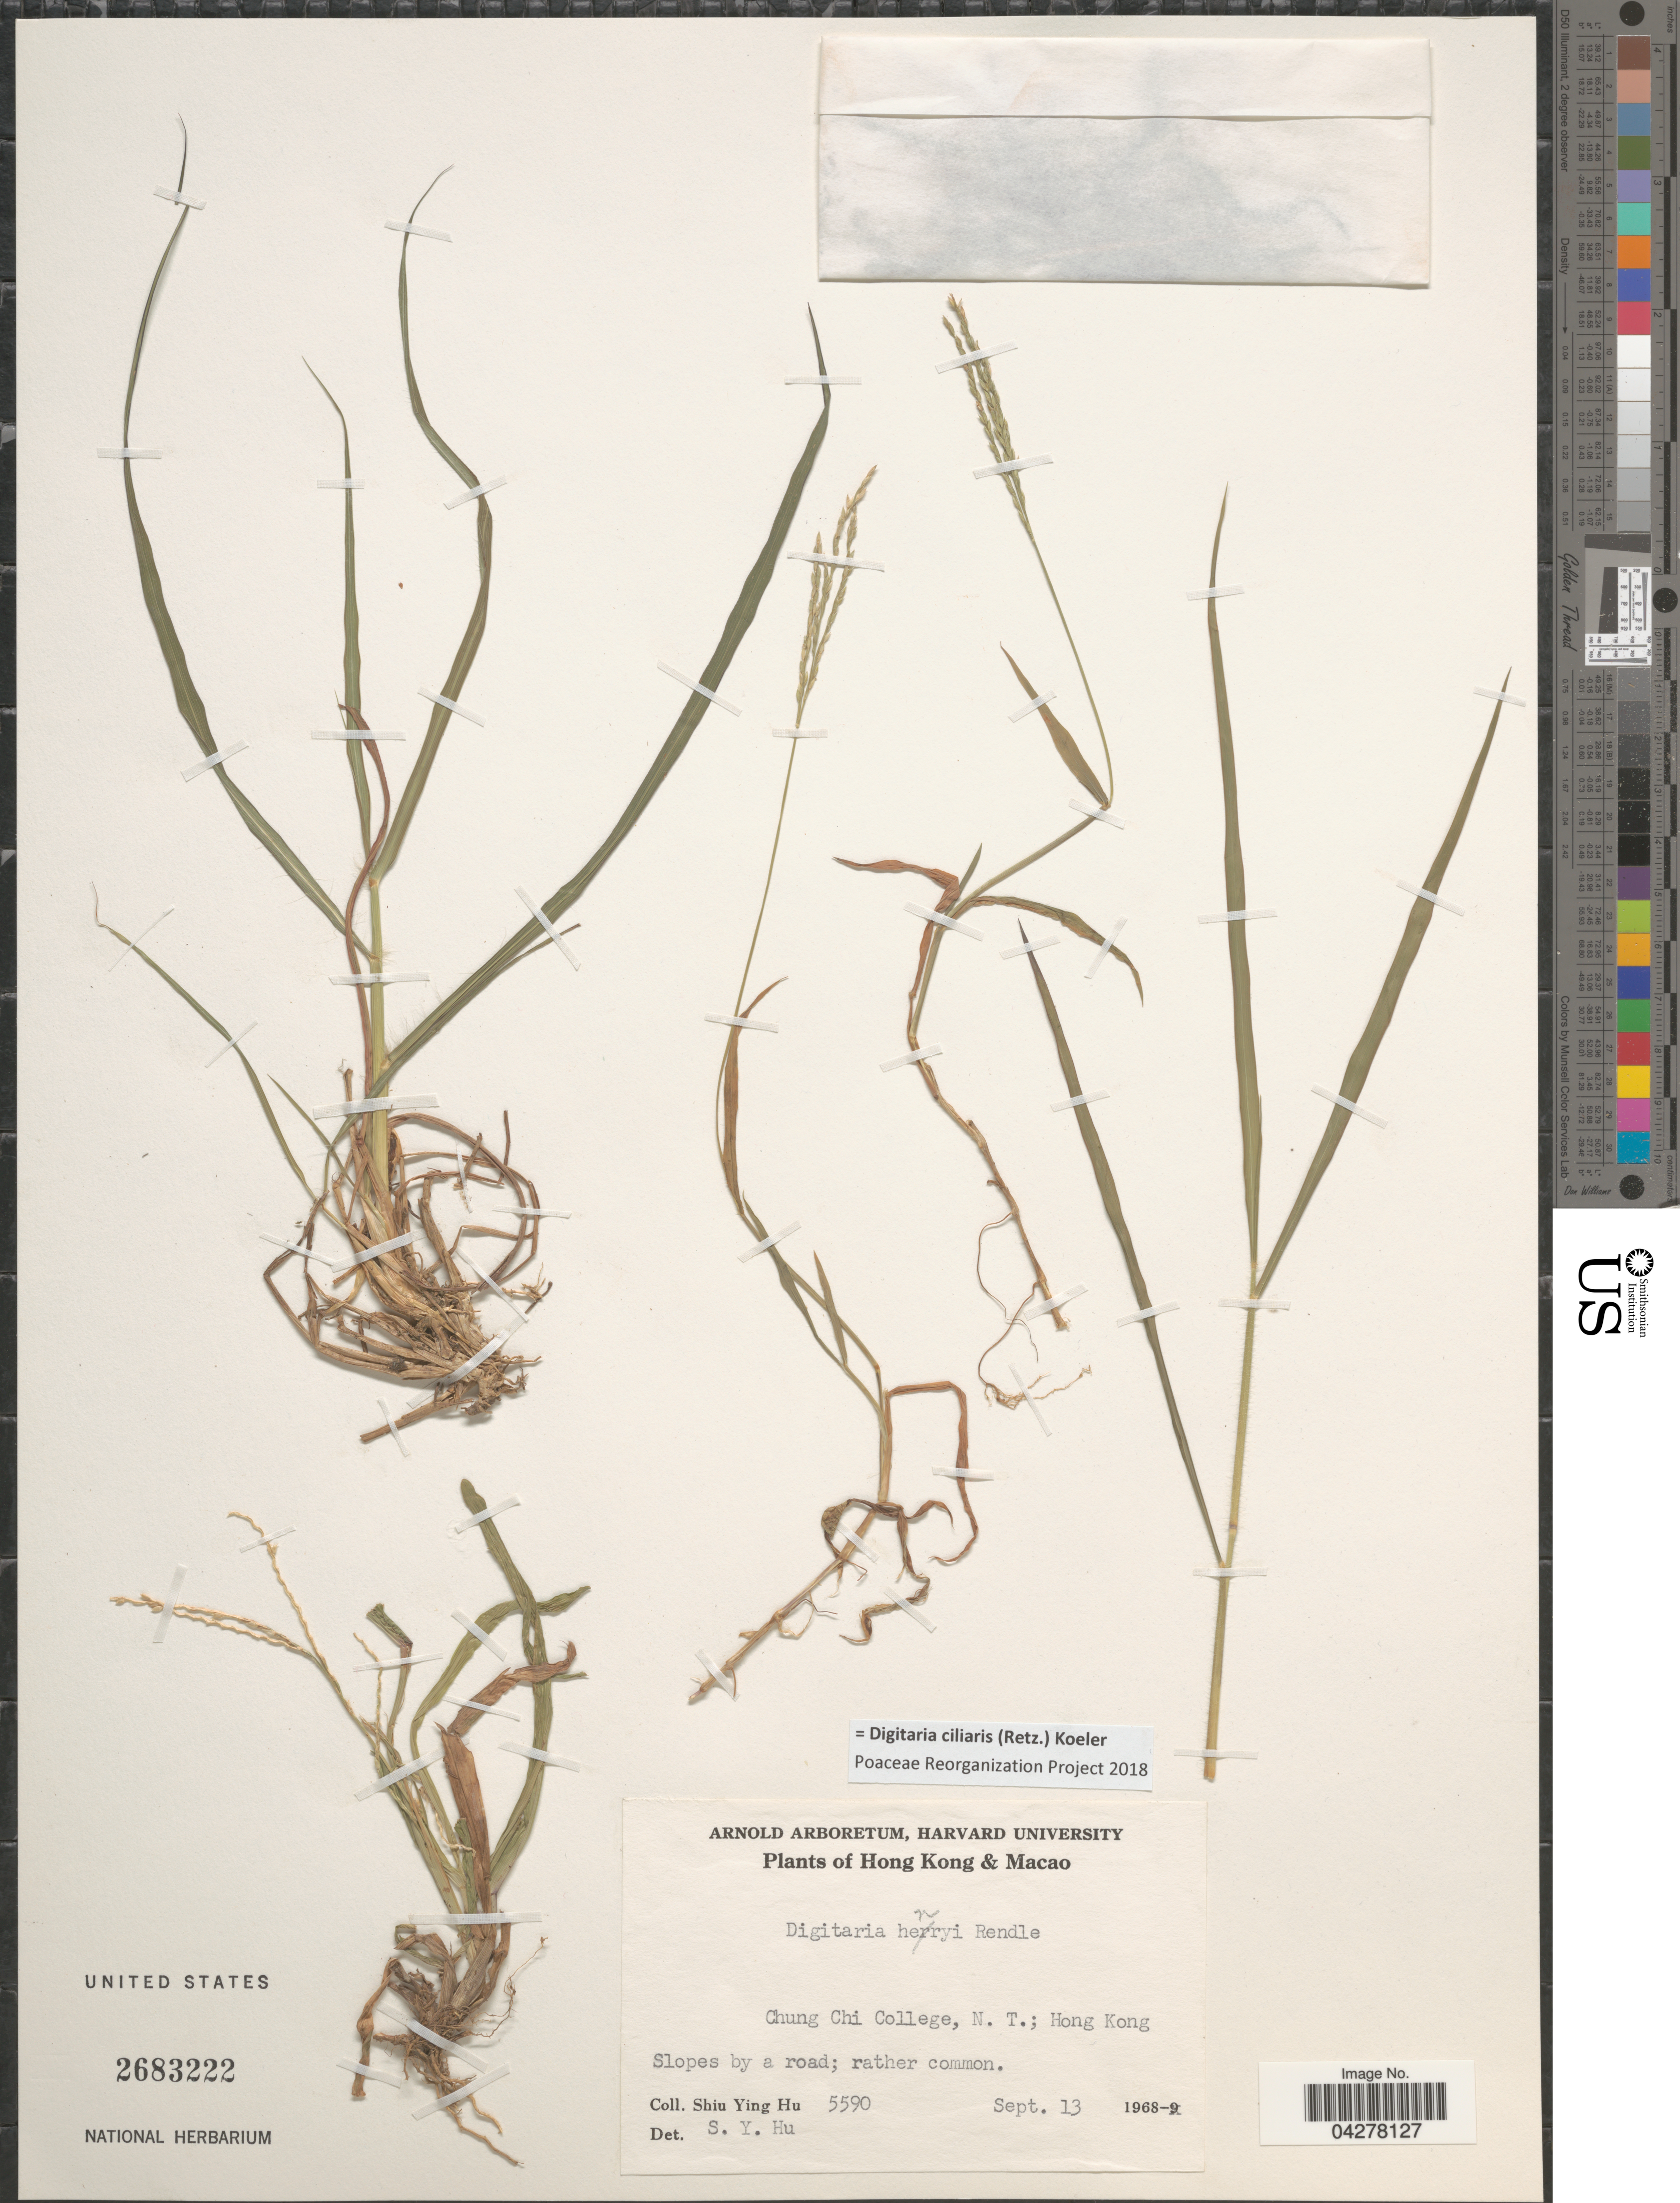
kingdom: Plantae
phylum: Tracheophyta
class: Liliopsida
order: Poales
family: Poaceae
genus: Digitaria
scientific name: Digitaria ciliaris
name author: (Retz.) Koeler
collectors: S. Y. Hu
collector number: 5590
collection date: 1968-09-13/1969-09-13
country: China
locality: Hong Kong & Macao. Chung Chi College, N. T.; Hong Kong. Slopes by a road.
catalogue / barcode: US 2683222